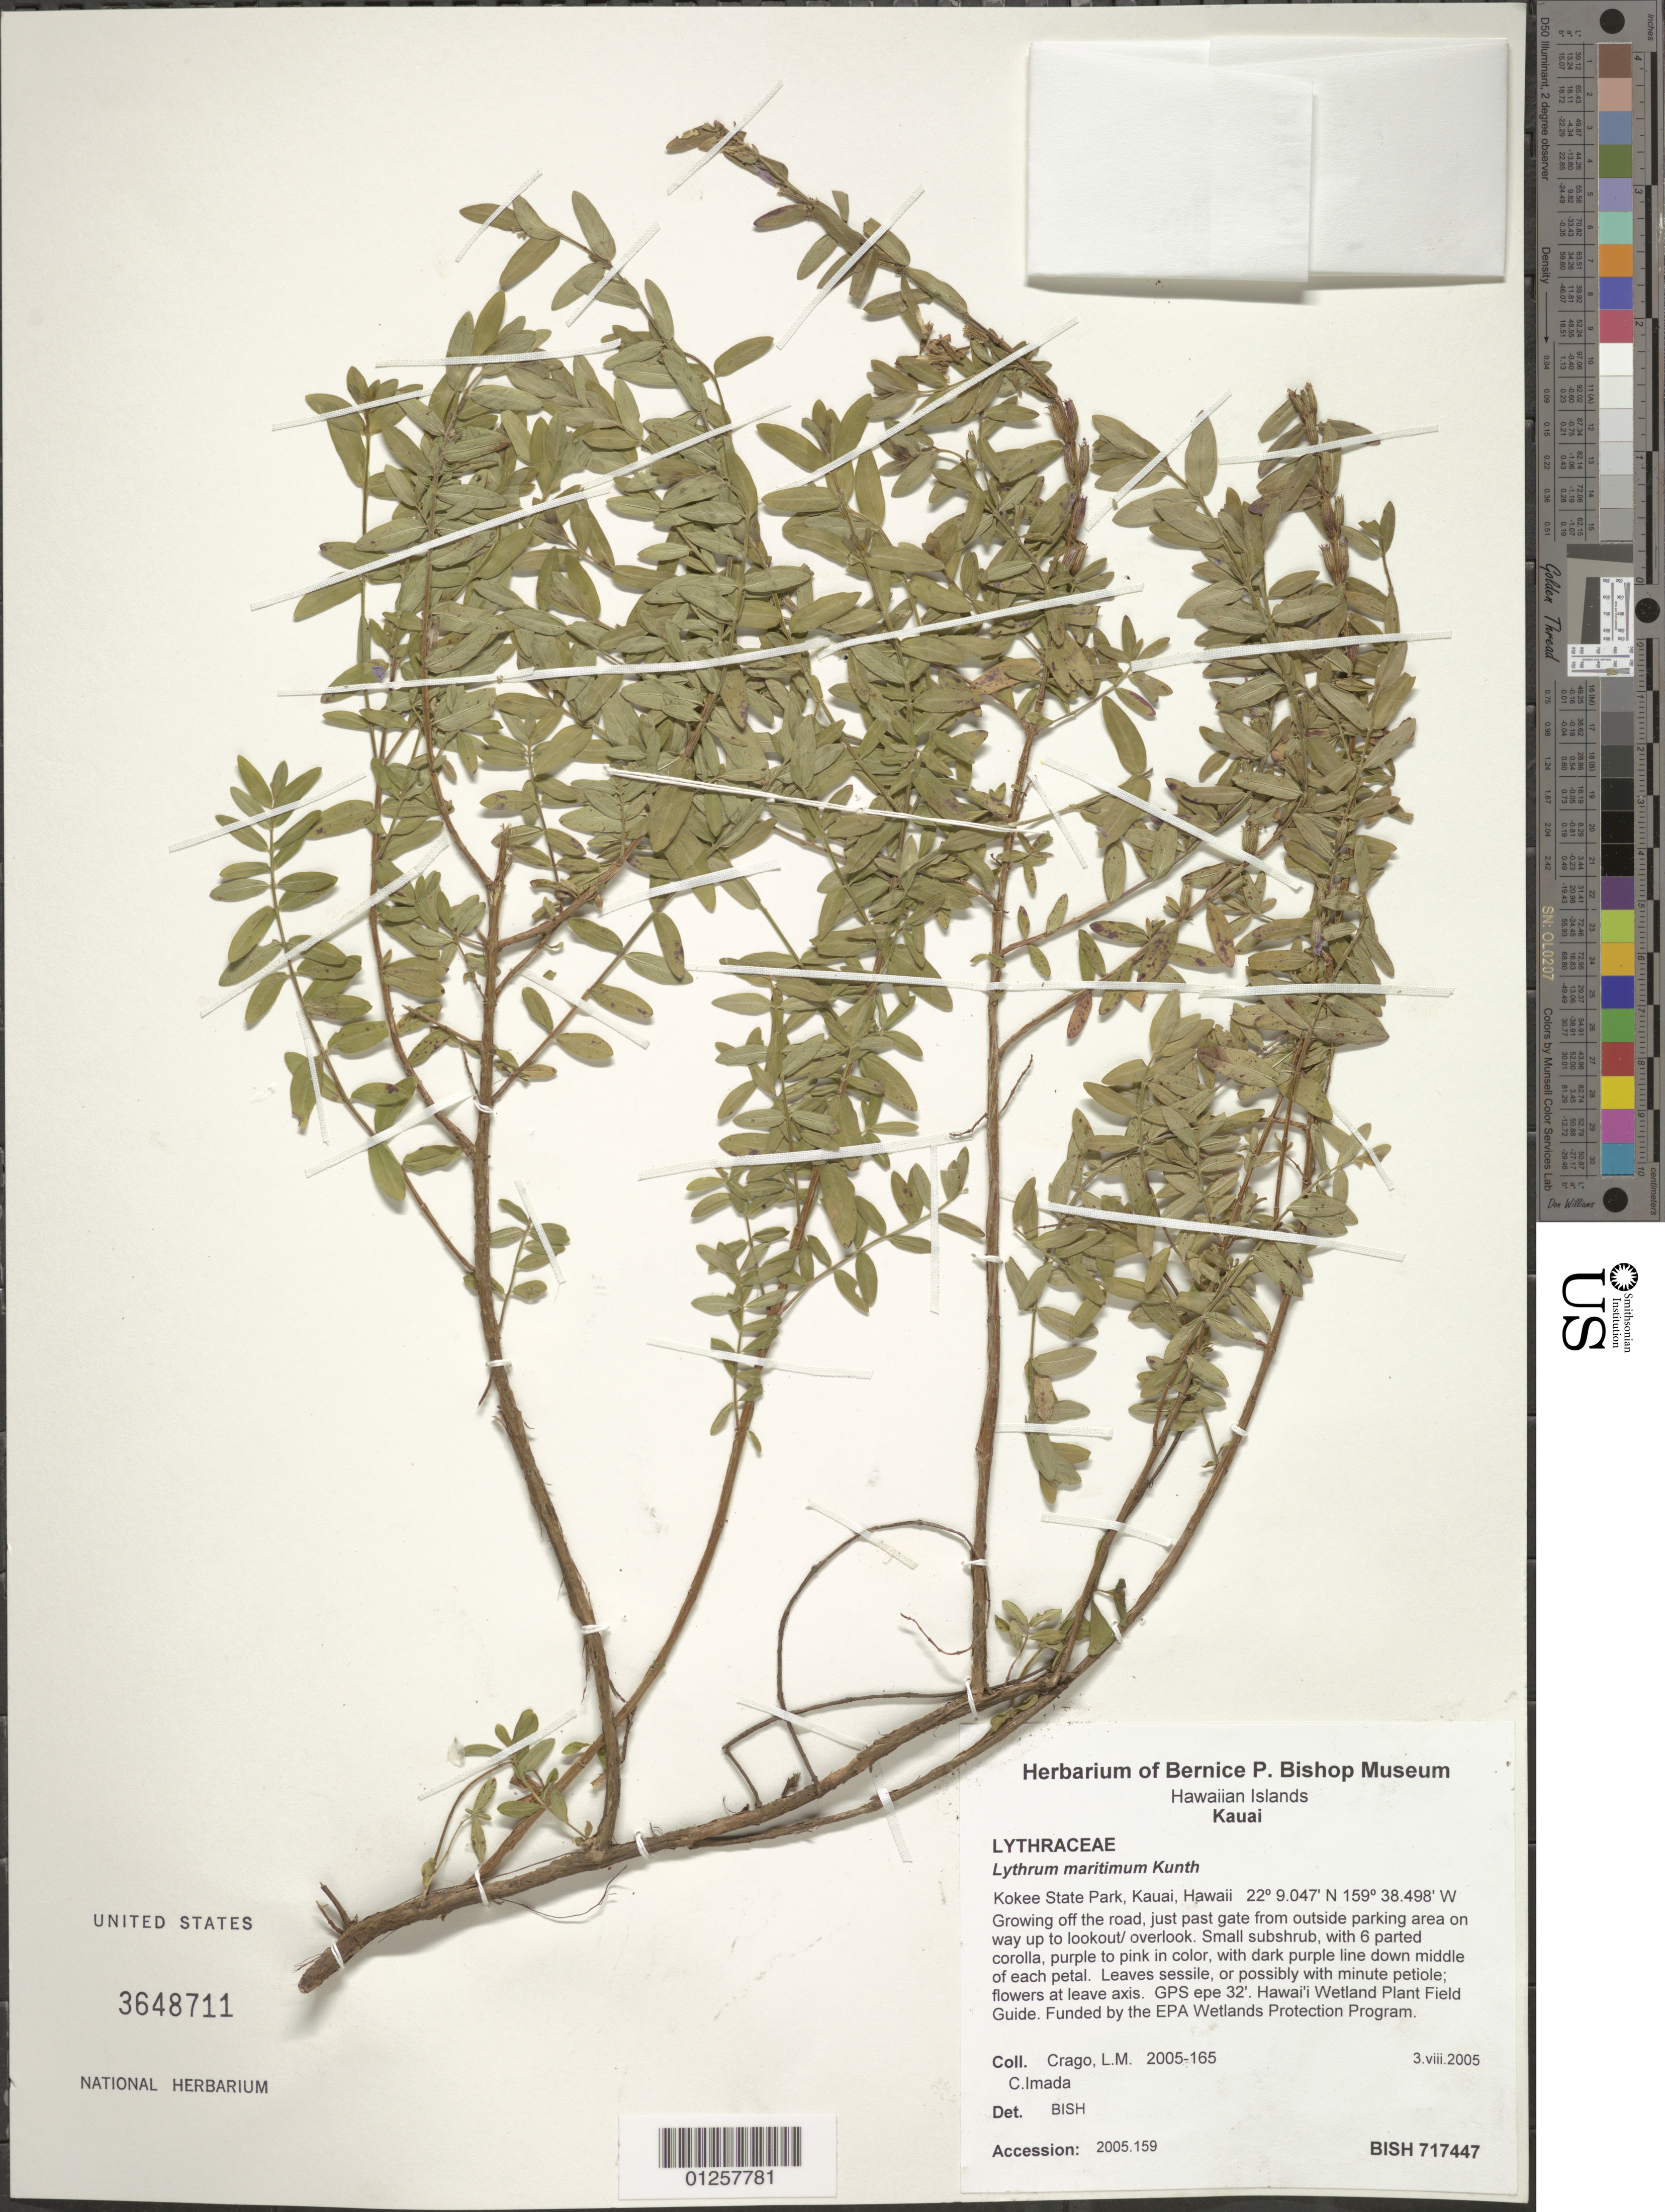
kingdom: Plantae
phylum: Tracheophyta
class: Magnoliopsida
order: Myrtales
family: Lythraceae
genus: Lythrum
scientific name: Lythrum maritimum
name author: Kunth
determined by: BISH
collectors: L. Crago & C. Imada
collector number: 2005-165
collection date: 2005-08-03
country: United States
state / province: Hawaii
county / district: Kauai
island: Kaua'i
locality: Kokee State Park.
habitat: Off the road, just past gate from outside parking area on way up to lookout/overlook.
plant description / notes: Accession: 2005.159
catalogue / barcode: US 3648711